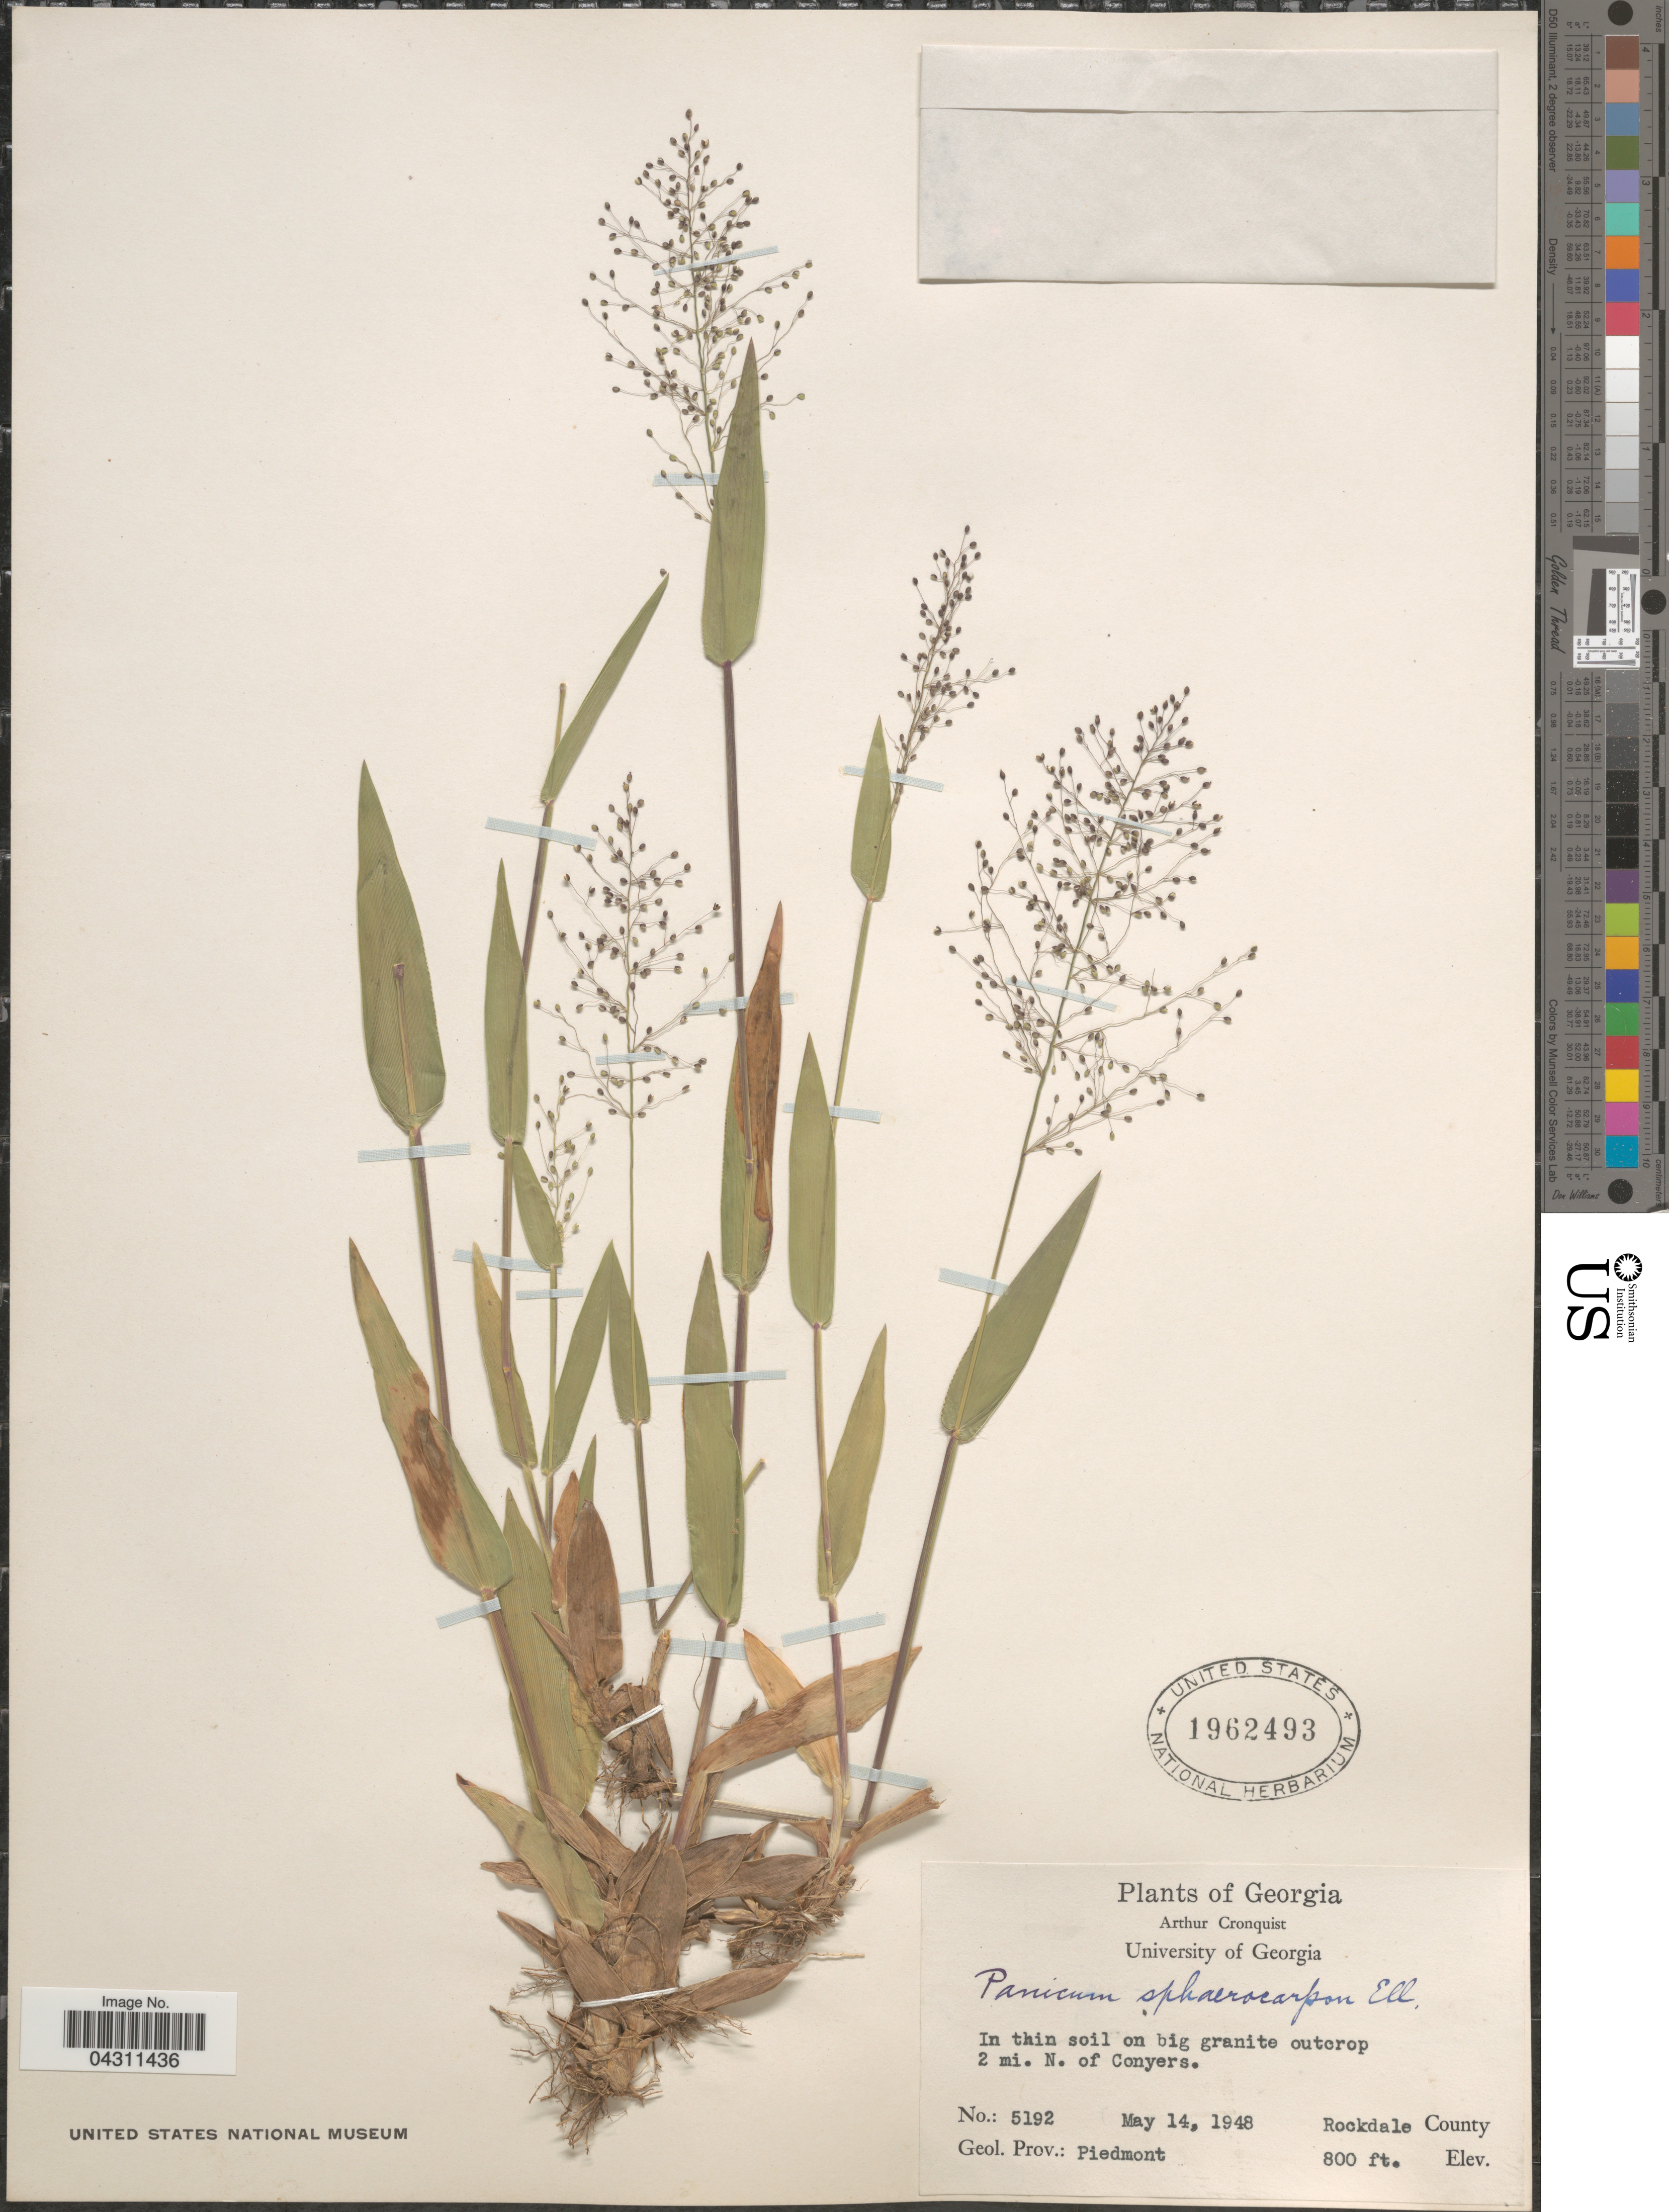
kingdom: Plantae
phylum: Tracheophyta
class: Liliopsida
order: Poales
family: Poaceae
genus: Dichanthelium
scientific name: Dichanthelium sphaerocarpon var. sphaerocarpon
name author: (Elliott) Gould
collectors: A. J. Cronquist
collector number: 5192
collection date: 1948-05-14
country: United States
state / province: Georgia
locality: In thin soil on big granite outcrop 2 mi. N. of Conyers. Rockdale County. Geol. Prov.: Piedmont.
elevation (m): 244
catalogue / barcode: US 1962493